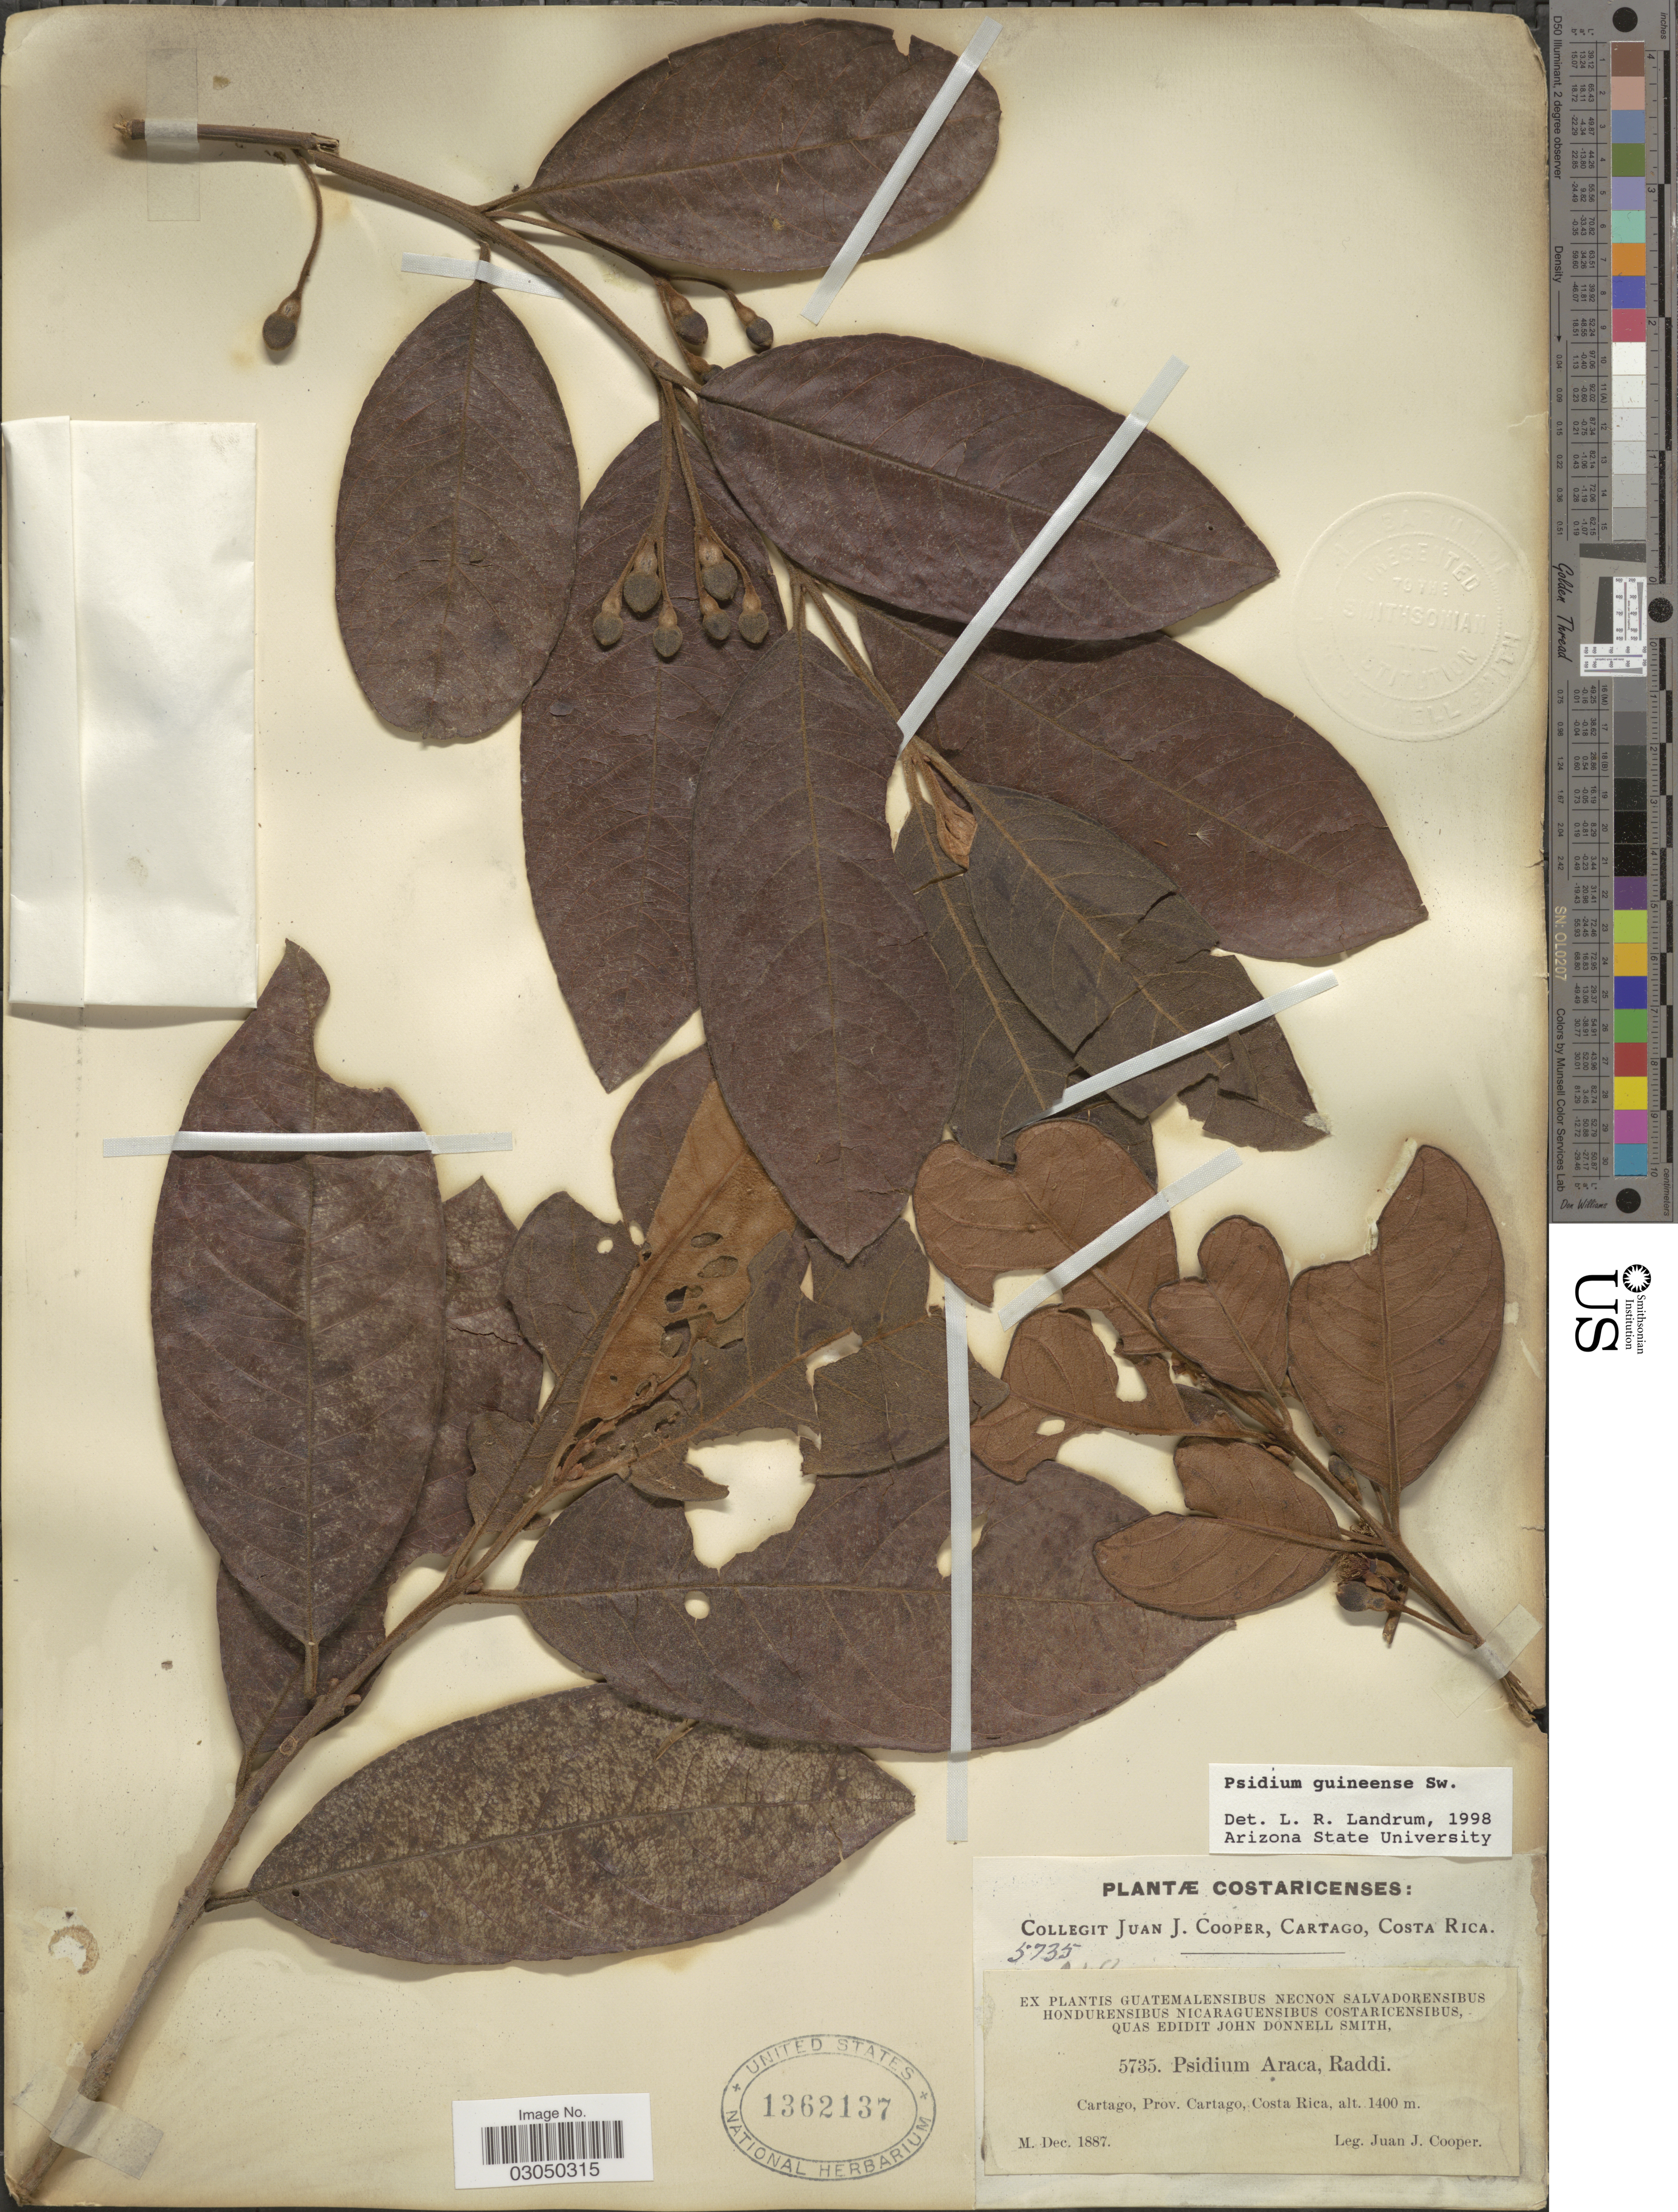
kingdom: Plantae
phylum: Tracheophyta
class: Magnoliopsida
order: Myrtales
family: Myrtaceae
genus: Psidium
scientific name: Psidium guineense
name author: Sw.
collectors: J. J. Cooper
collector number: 5735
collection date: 1887-12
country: Costa Rica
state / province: Cartago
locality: Cartago, Prov. Cartago.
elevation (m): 1400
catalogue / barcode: US 1362137